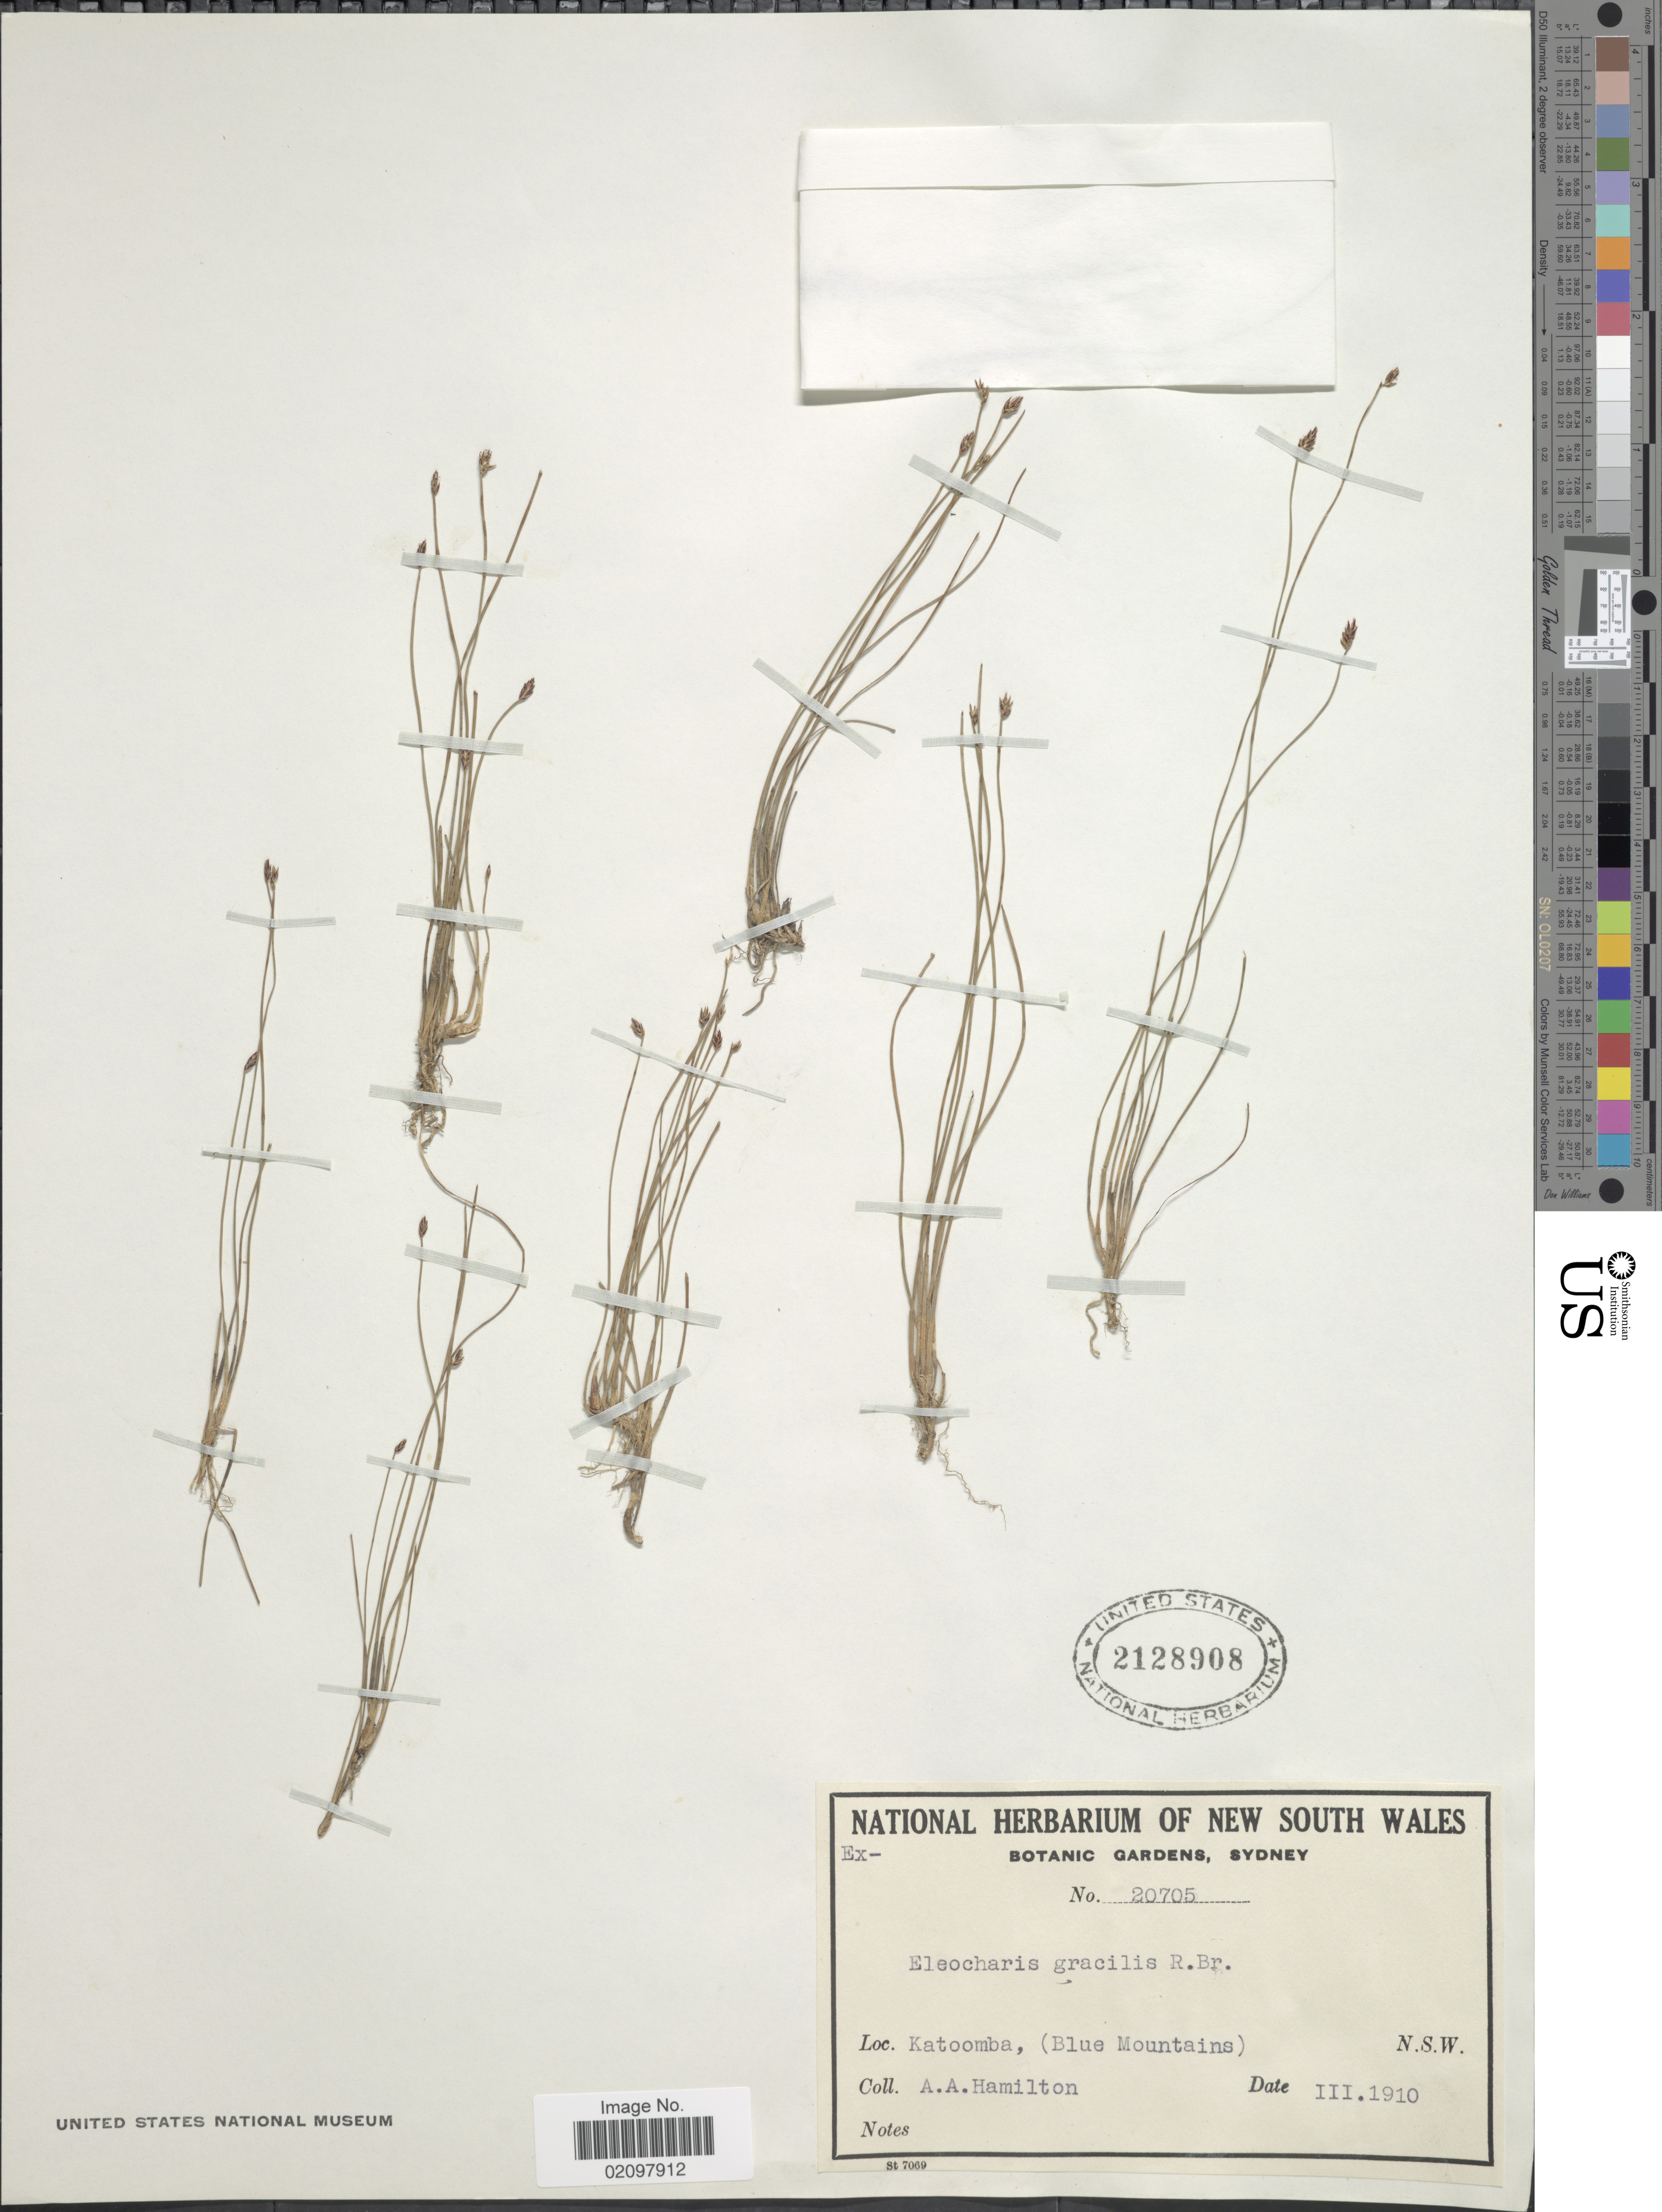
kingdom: Plantae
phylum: Tracheophyta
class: Liliopsida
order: Poales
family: Cyperaceae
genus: Eleocharis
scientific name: Eleocharis gracilis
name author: R. Br.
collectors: A. A. Hamilton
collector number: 20705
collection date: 1910-03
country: Australia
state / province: New South Wales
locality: Katoomba, (Blue Mountains)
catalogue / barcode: US 2128908